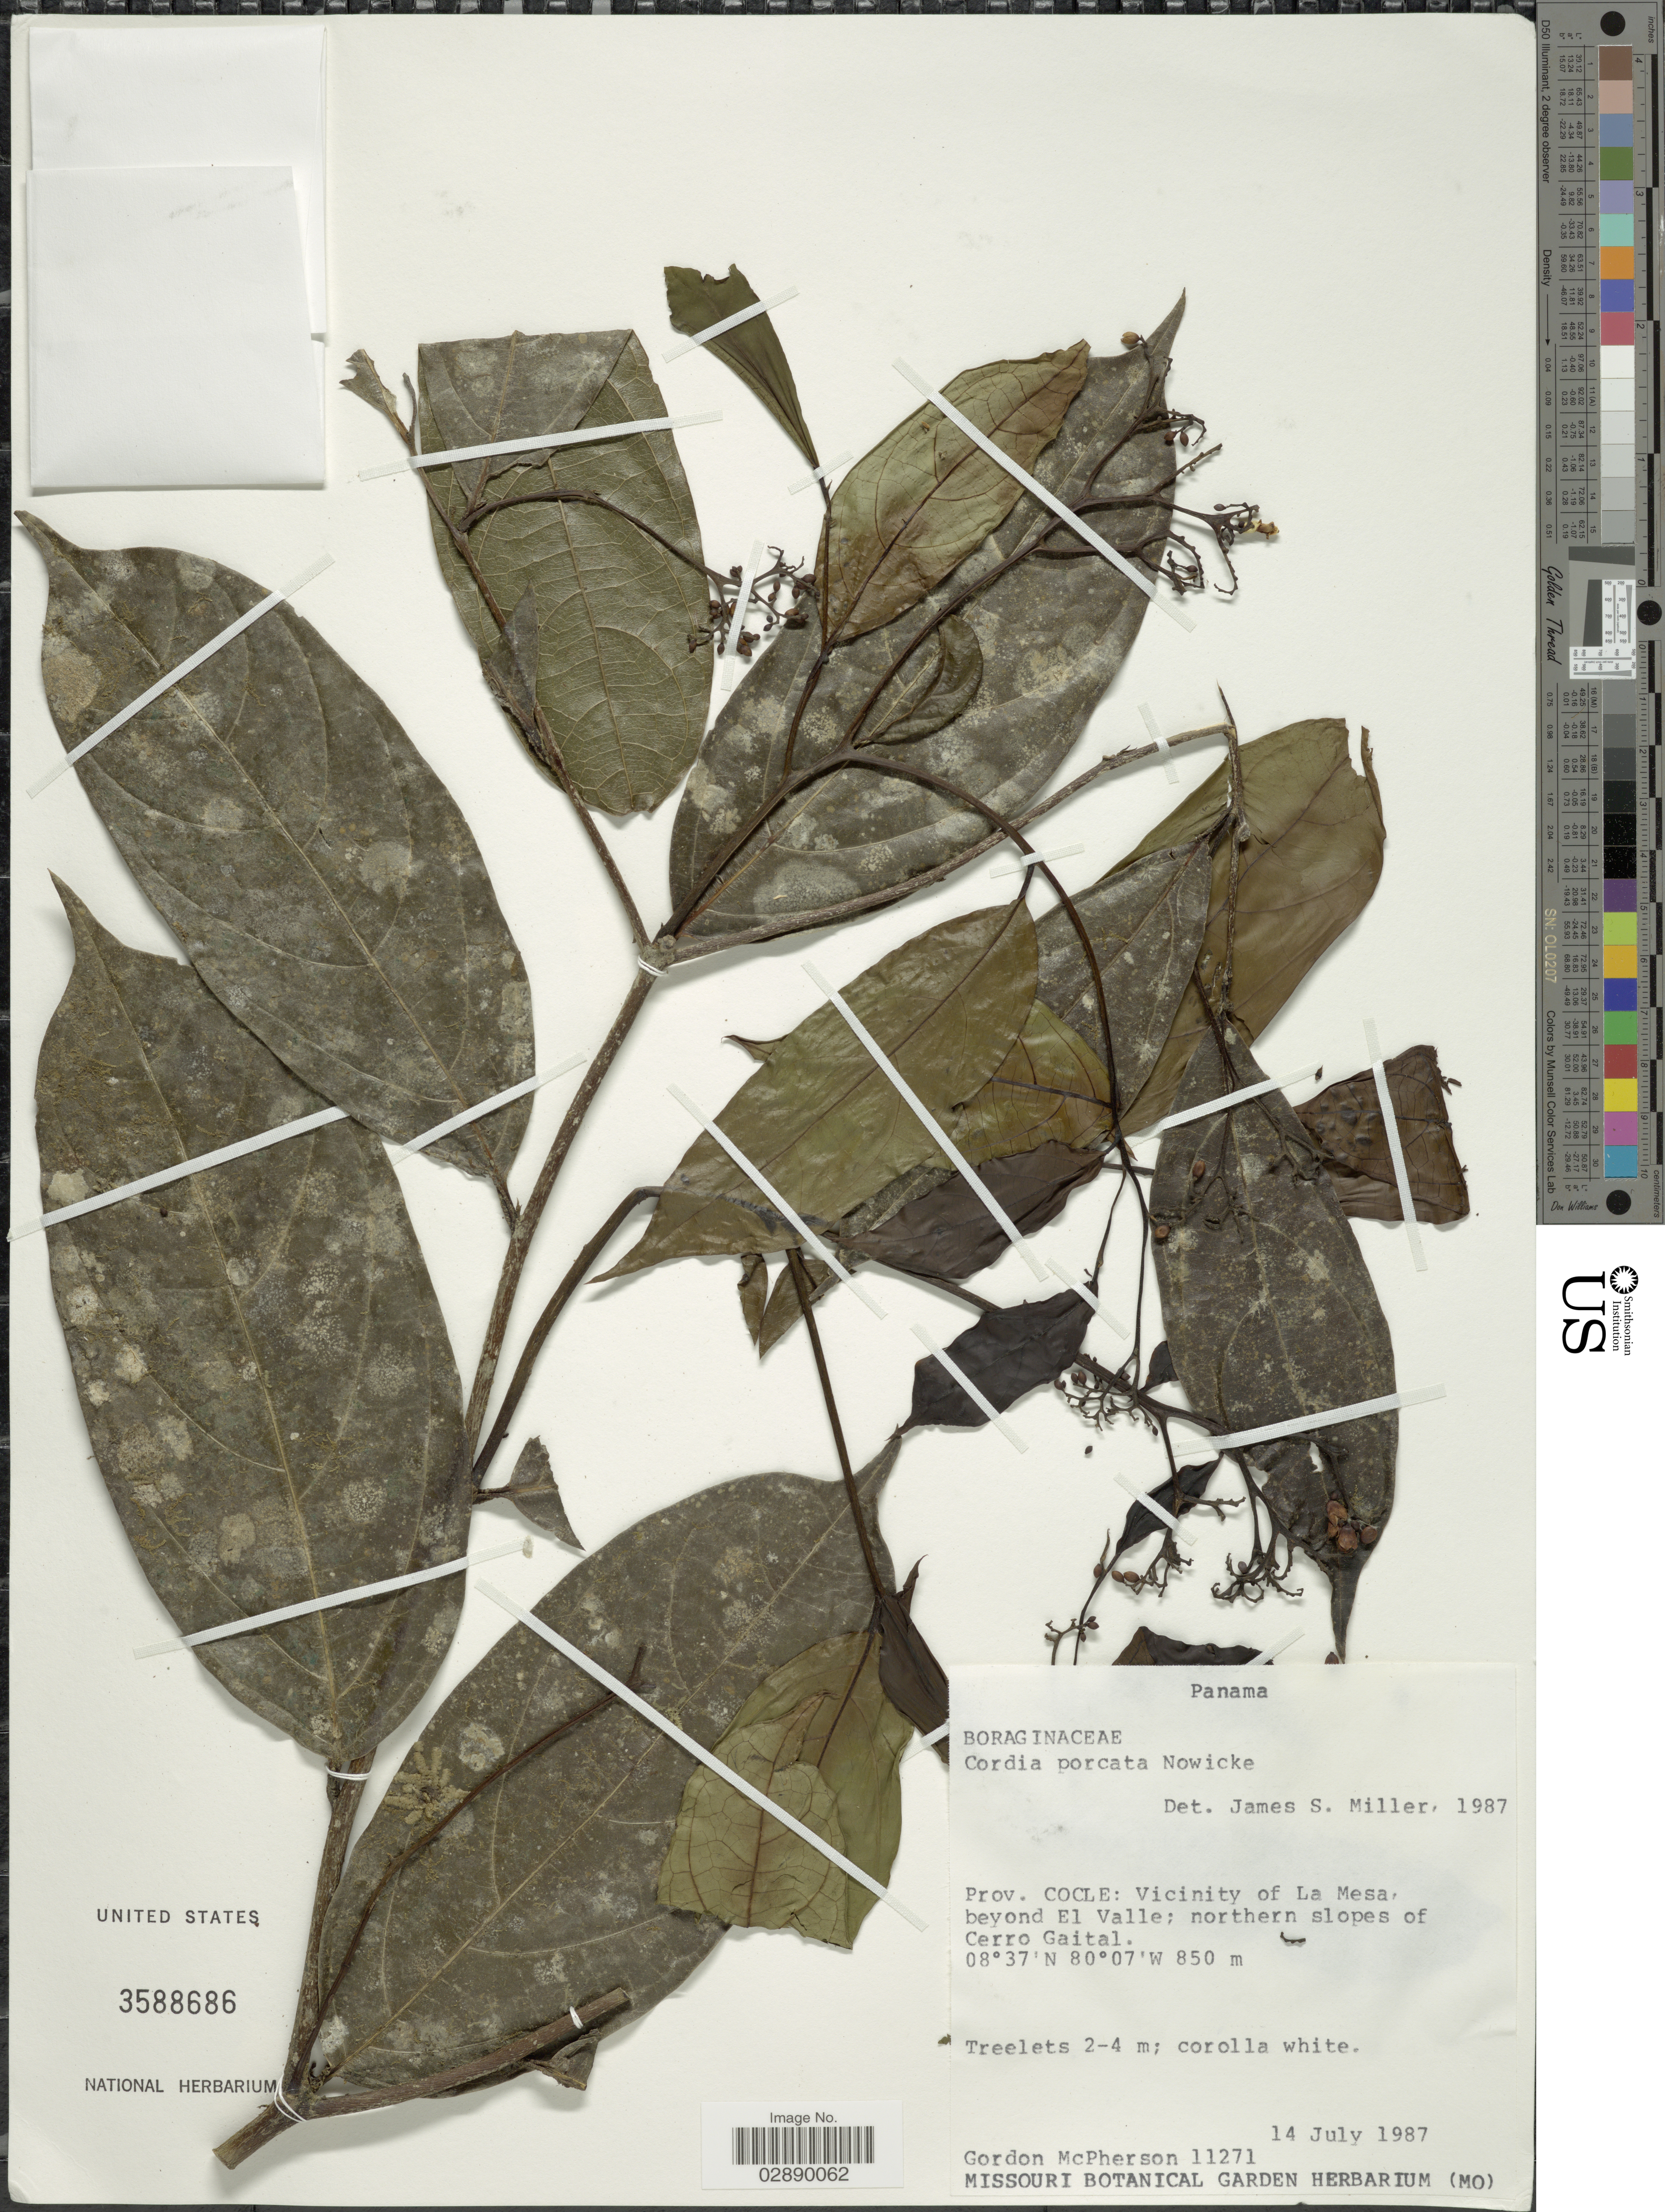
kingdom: Plantae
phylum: Tracheophyta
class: Magnoliopsida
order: Boraginales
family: Cordiaceae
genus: Cordia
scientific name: Cordia porcata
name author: Nowicke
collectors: G. D. McPherson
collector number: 11271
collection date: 1987-07-14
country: Panama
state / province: Coclé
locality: Prov. Cocle: Vicinity of La Mesa, beyond El Valle; northern slopes of Cerro Gaital.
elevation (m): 850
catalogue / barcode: US 3588686